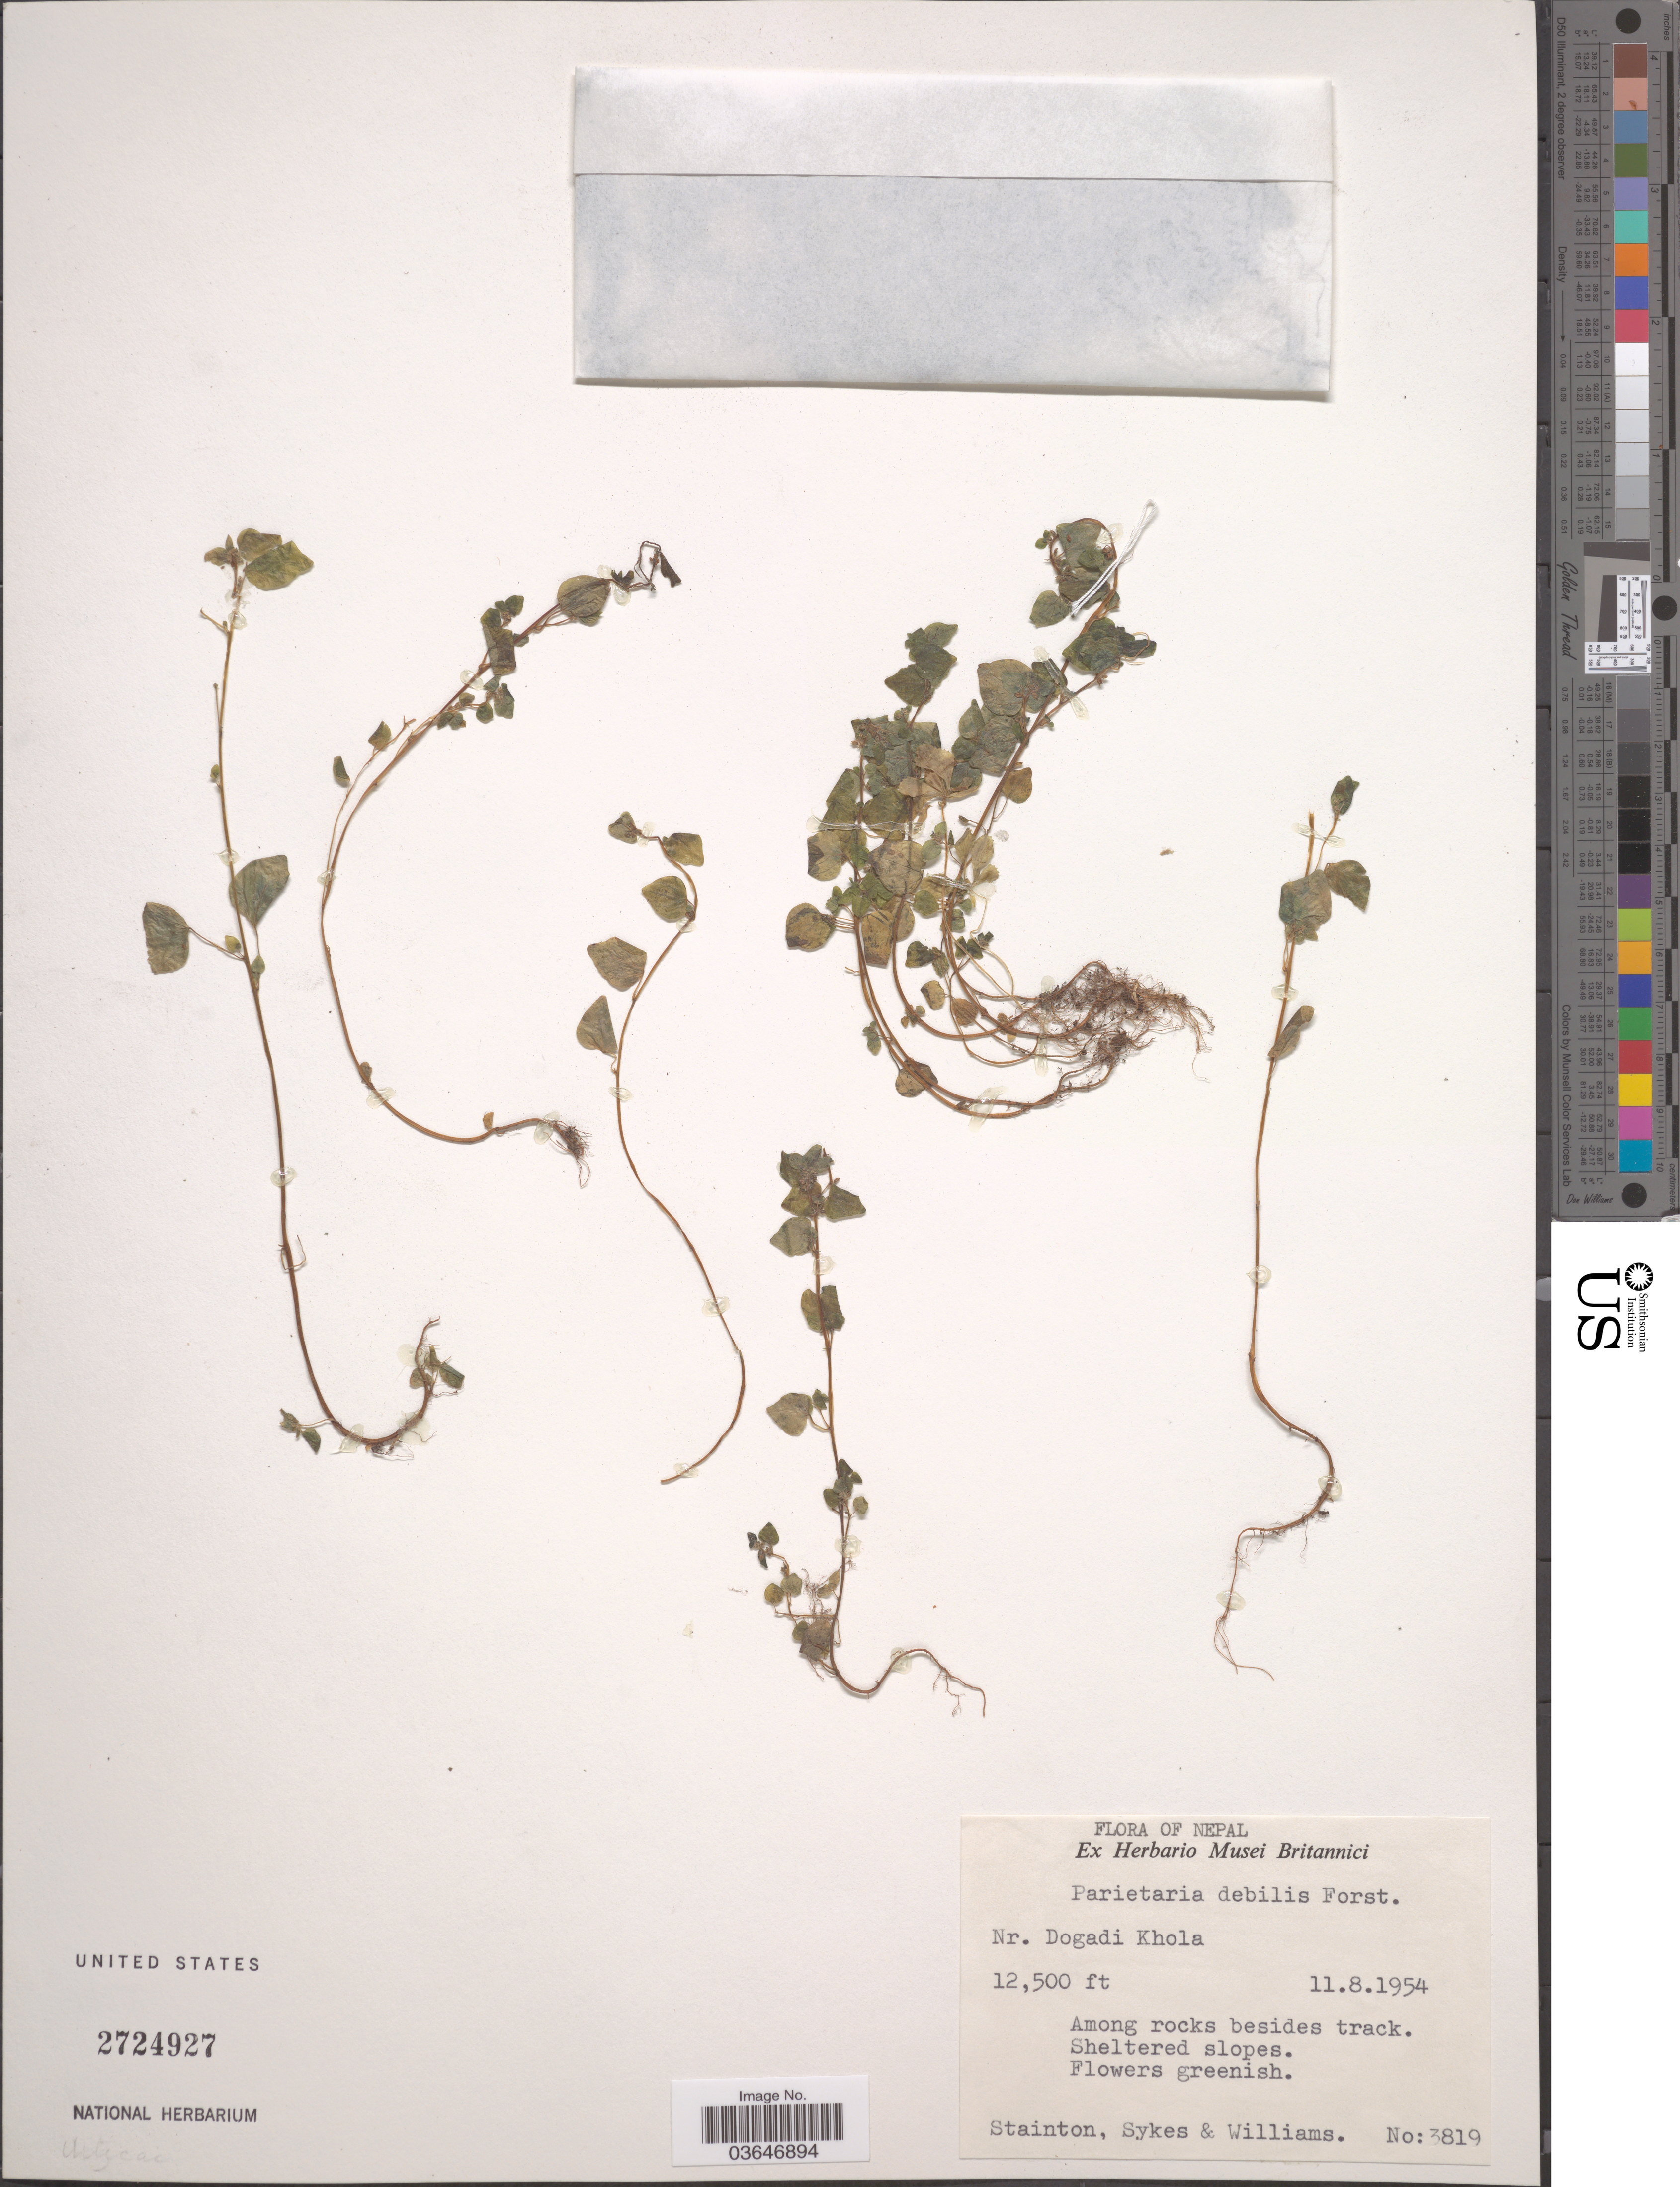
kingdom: Plantae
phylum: Tracheophyta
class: Magnoliopsida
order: Rosales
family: Urticaceae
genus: Parietaria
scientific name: Parietaria debilis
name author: G. Forst.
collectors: -. Stainton, Sykes, -- & -- Williams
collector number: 3819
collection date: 1954-08-11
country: Nepal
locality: Nr. Dogadi Khola.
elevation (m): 3810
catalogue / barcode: US 2724927